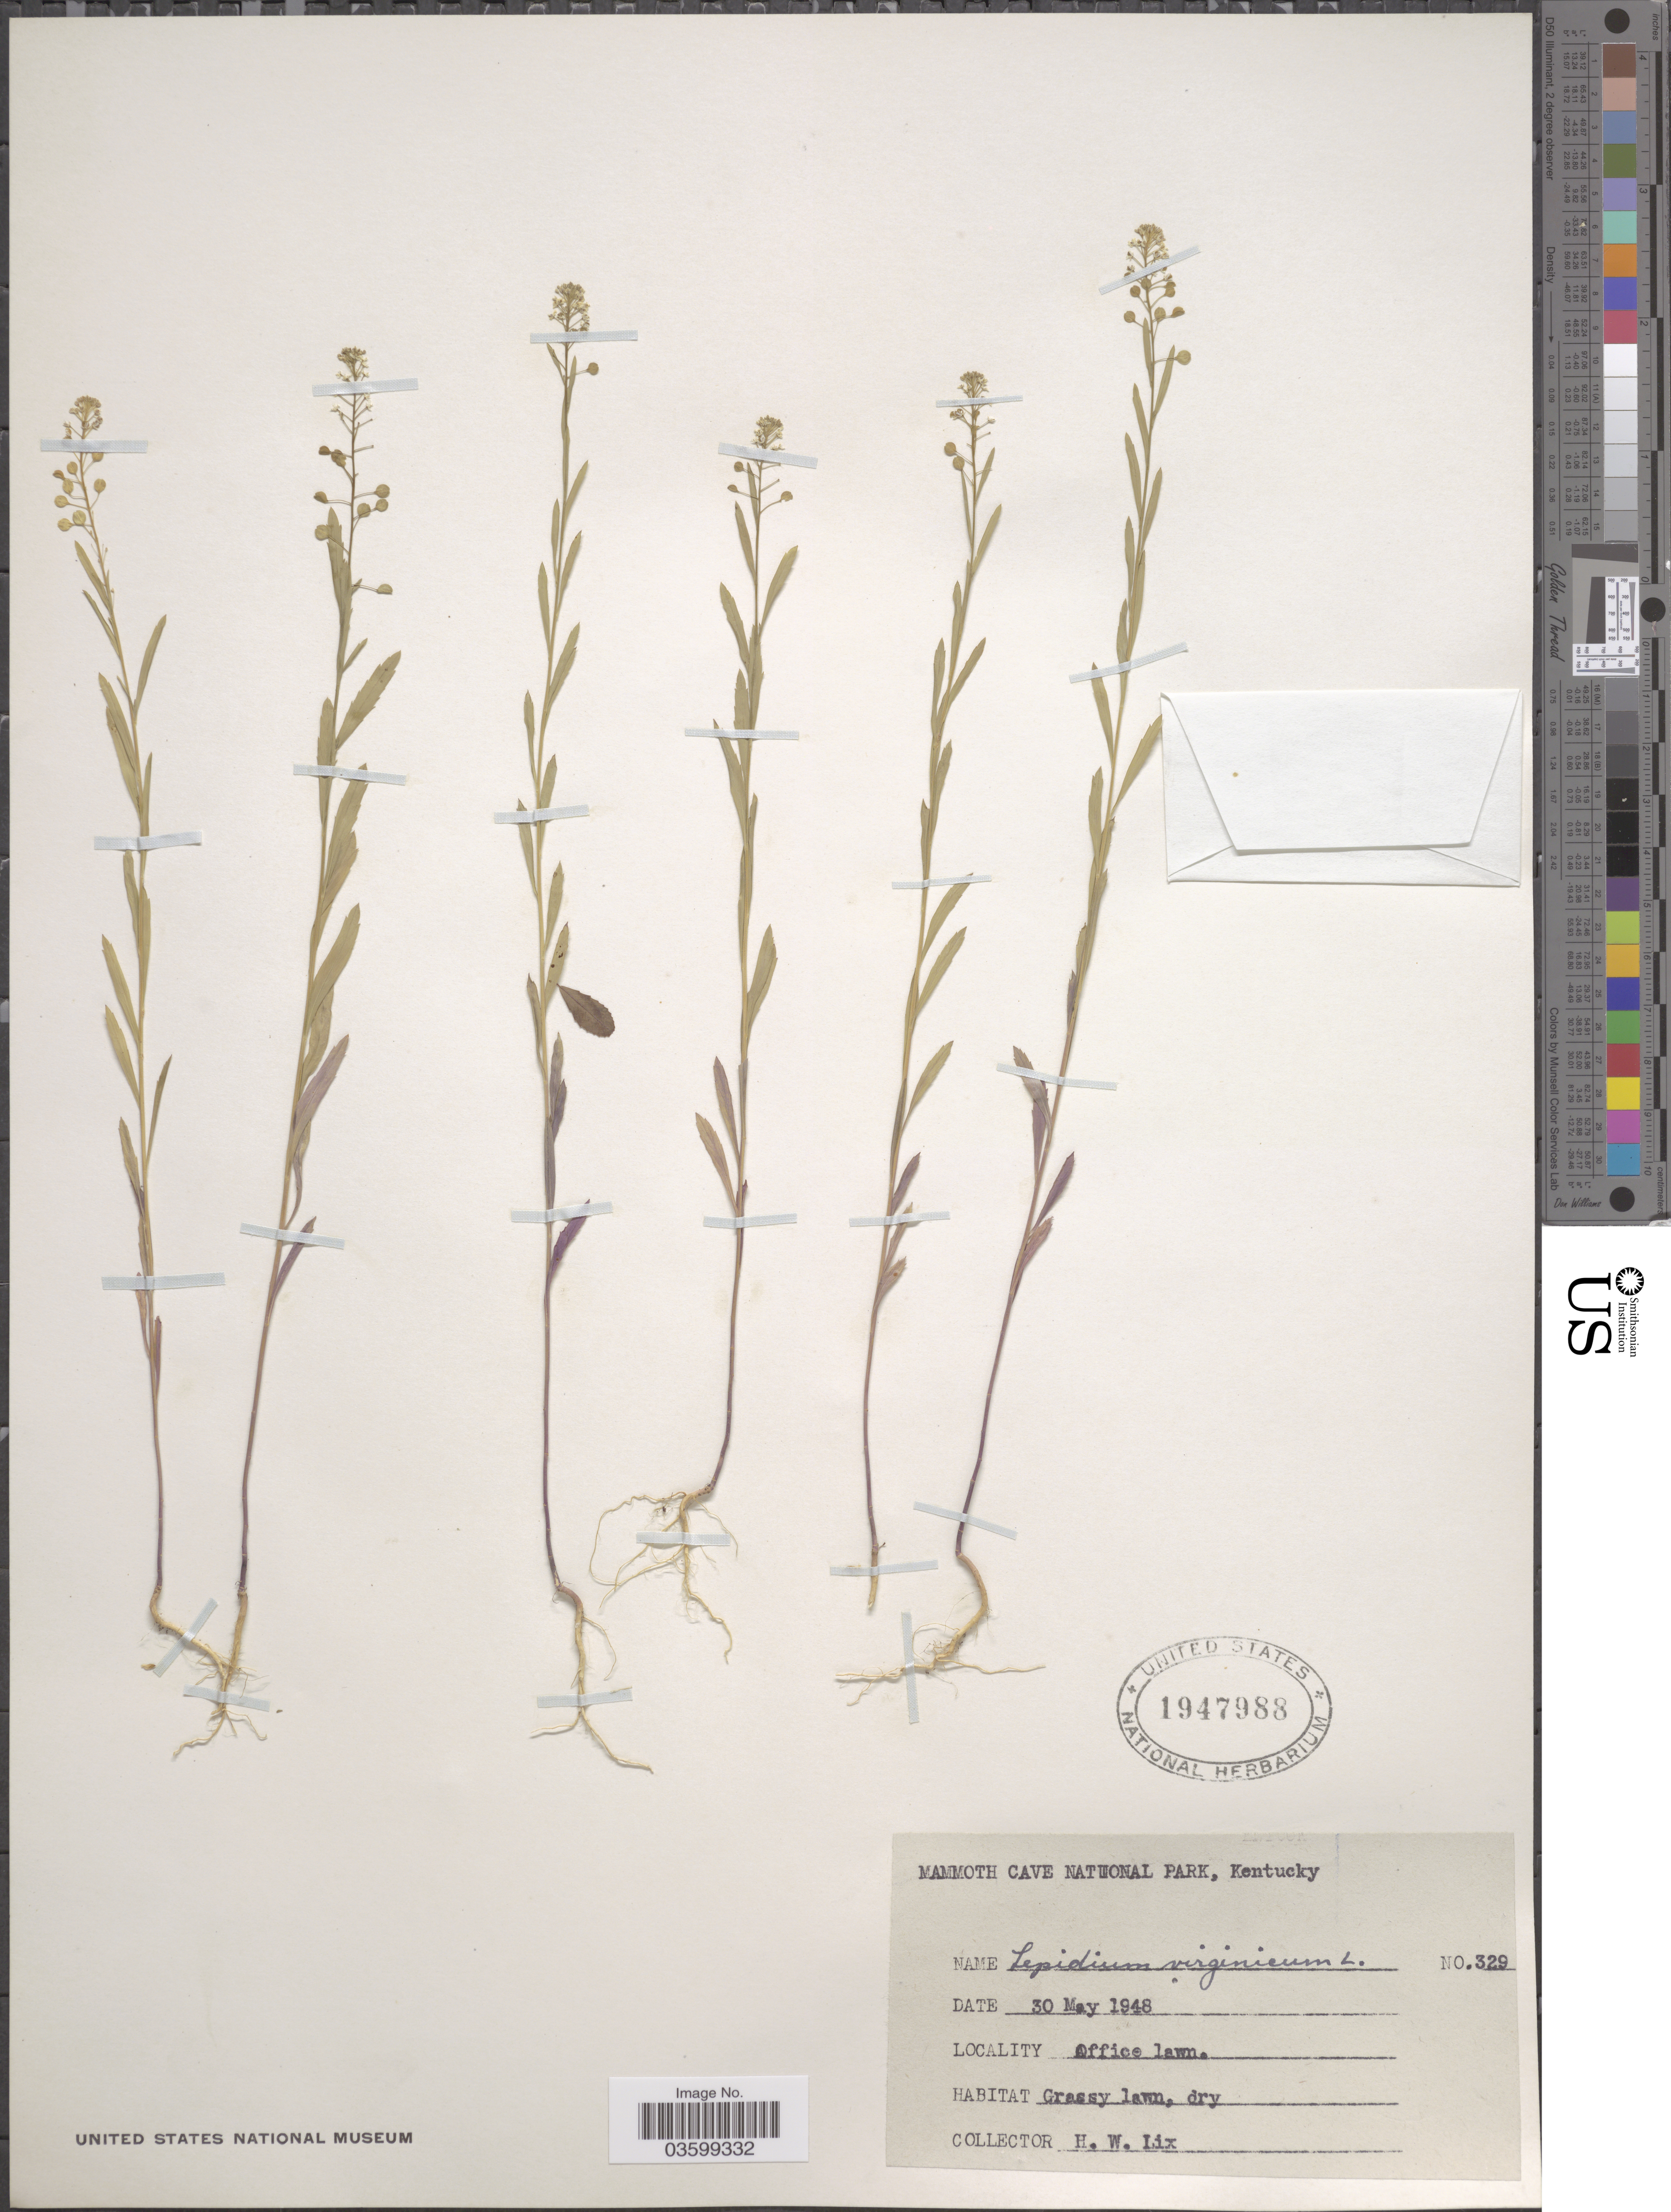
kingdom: Plantae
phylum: Tracheophyta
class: Magnoliopsida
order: Brassicales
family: Brassicaceae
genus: Lepidium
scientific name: Lepidium virginicum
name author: L.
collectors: H. W. Lix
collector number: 329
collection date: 1948-05-30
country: United States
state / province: Kentucky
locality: Mammoth Cave National Park. Office lawn.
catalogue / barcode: US 1947988